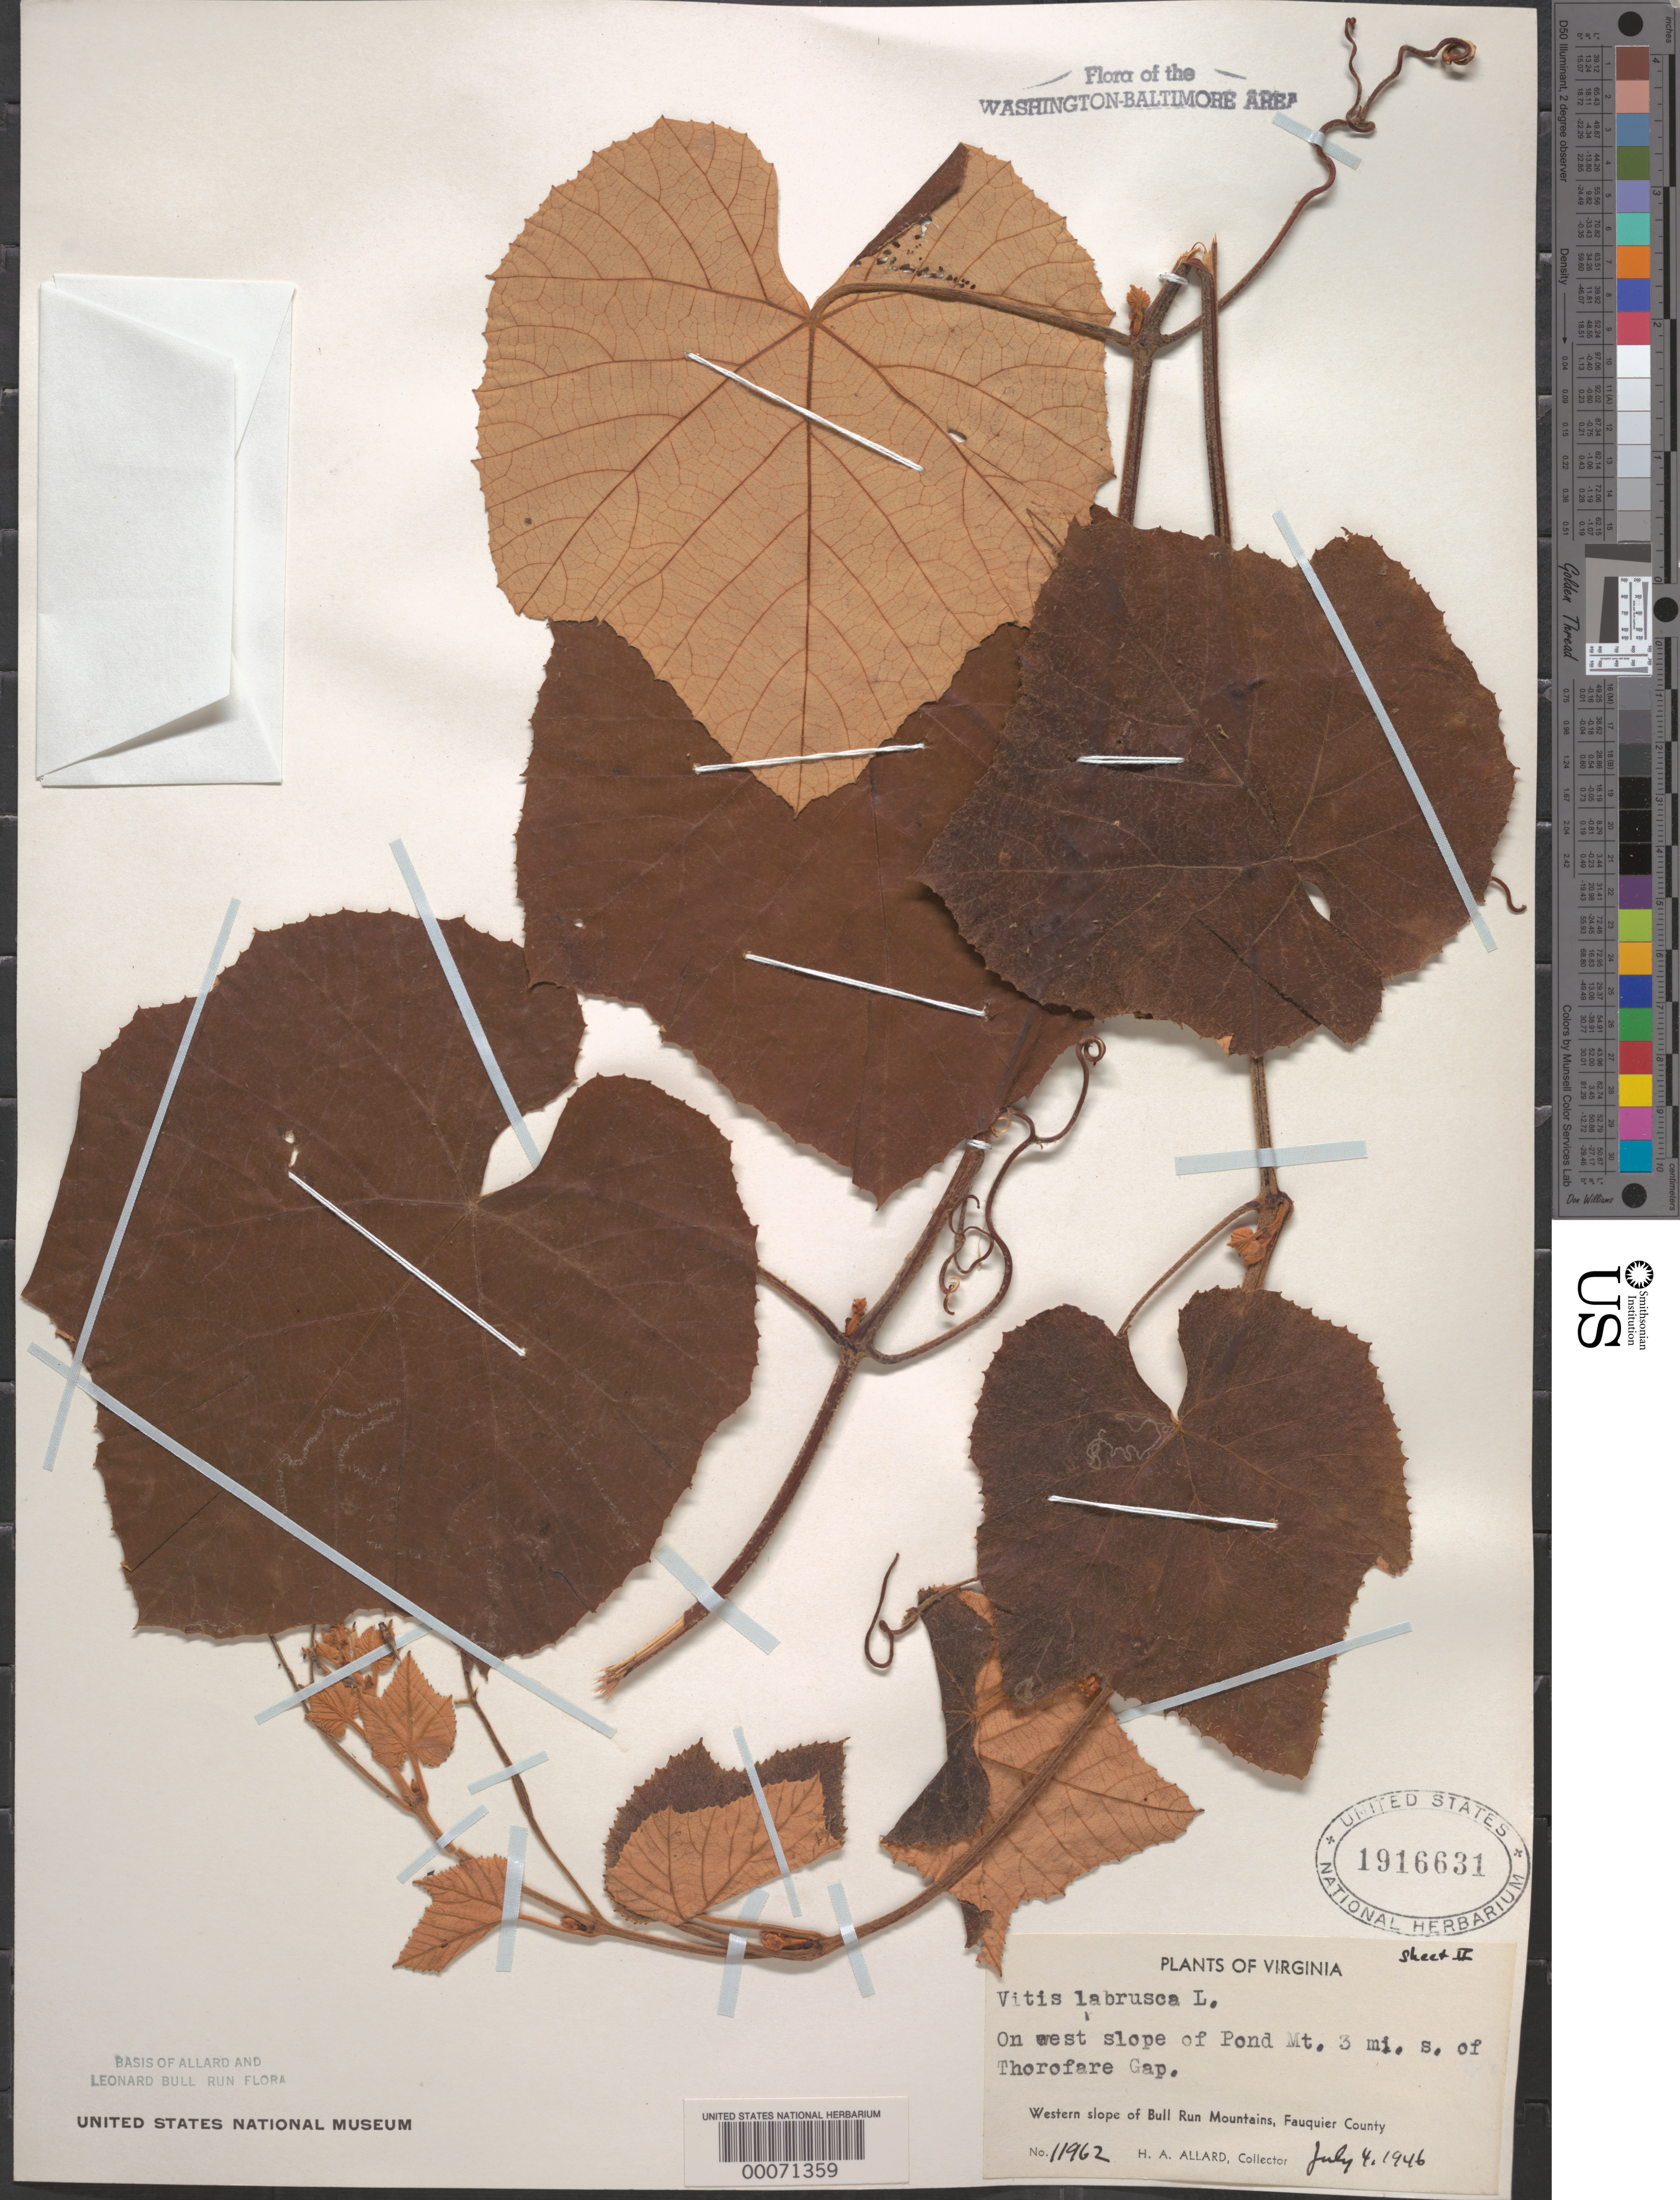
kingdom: Plantae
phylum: Tracheophyta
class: Magnoliopsida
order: Vitales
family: Vitaceae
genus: Vitis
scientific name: Vitis labrusca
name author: L.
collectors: H. A. Allard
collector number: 11962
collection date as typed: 04 Jul 1946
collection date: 1946-07-04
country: United States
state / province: Virginia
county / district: Fauquier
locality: South of Thorofare Gap, Pond Mountains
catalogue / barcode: US 1916631